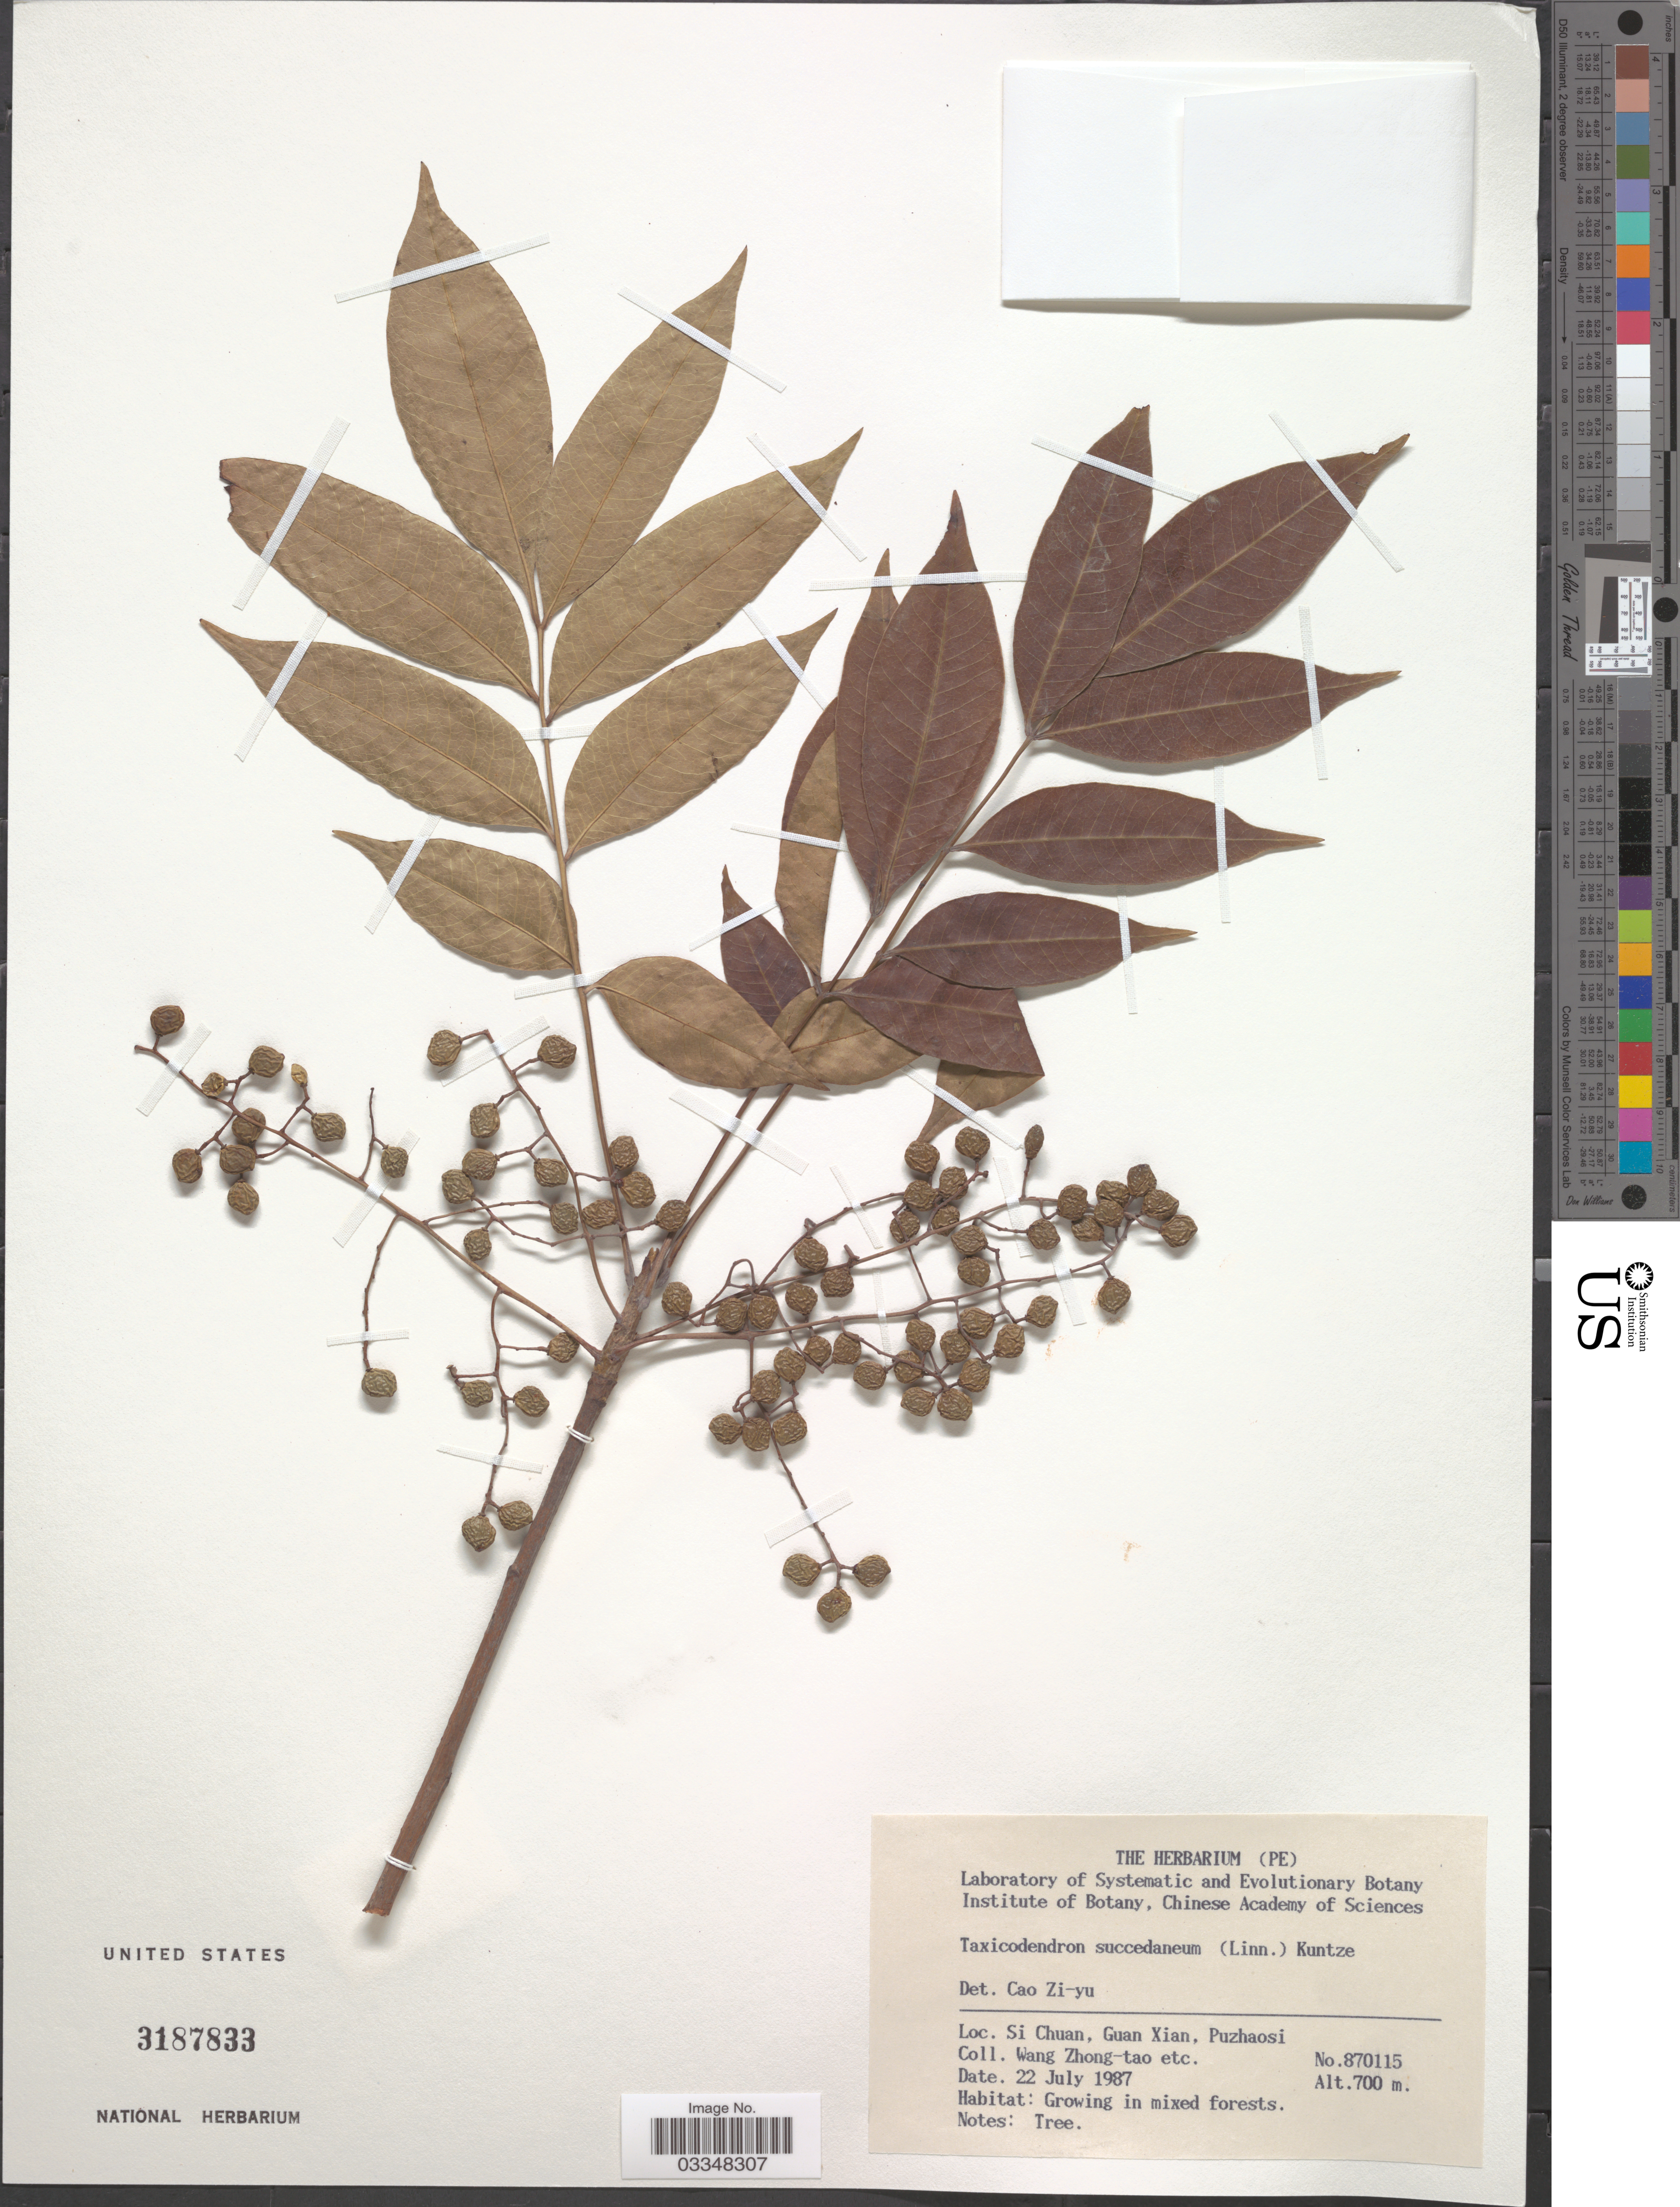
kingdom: Plantae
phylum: Tracheophyta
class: Magnoliopsida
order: Sapindales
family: Anacardiaceae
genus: Toxicodendron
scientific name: Toxicodendron succedaneum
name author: (L.) Kuntze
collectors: W. Zhong-Tao & et al.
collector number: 870115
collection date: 1987-07-22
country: China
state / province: Sichuan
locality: Si Chuan, Guan Xian, Puzhaosi.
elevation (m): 700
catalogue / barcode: US 3187833